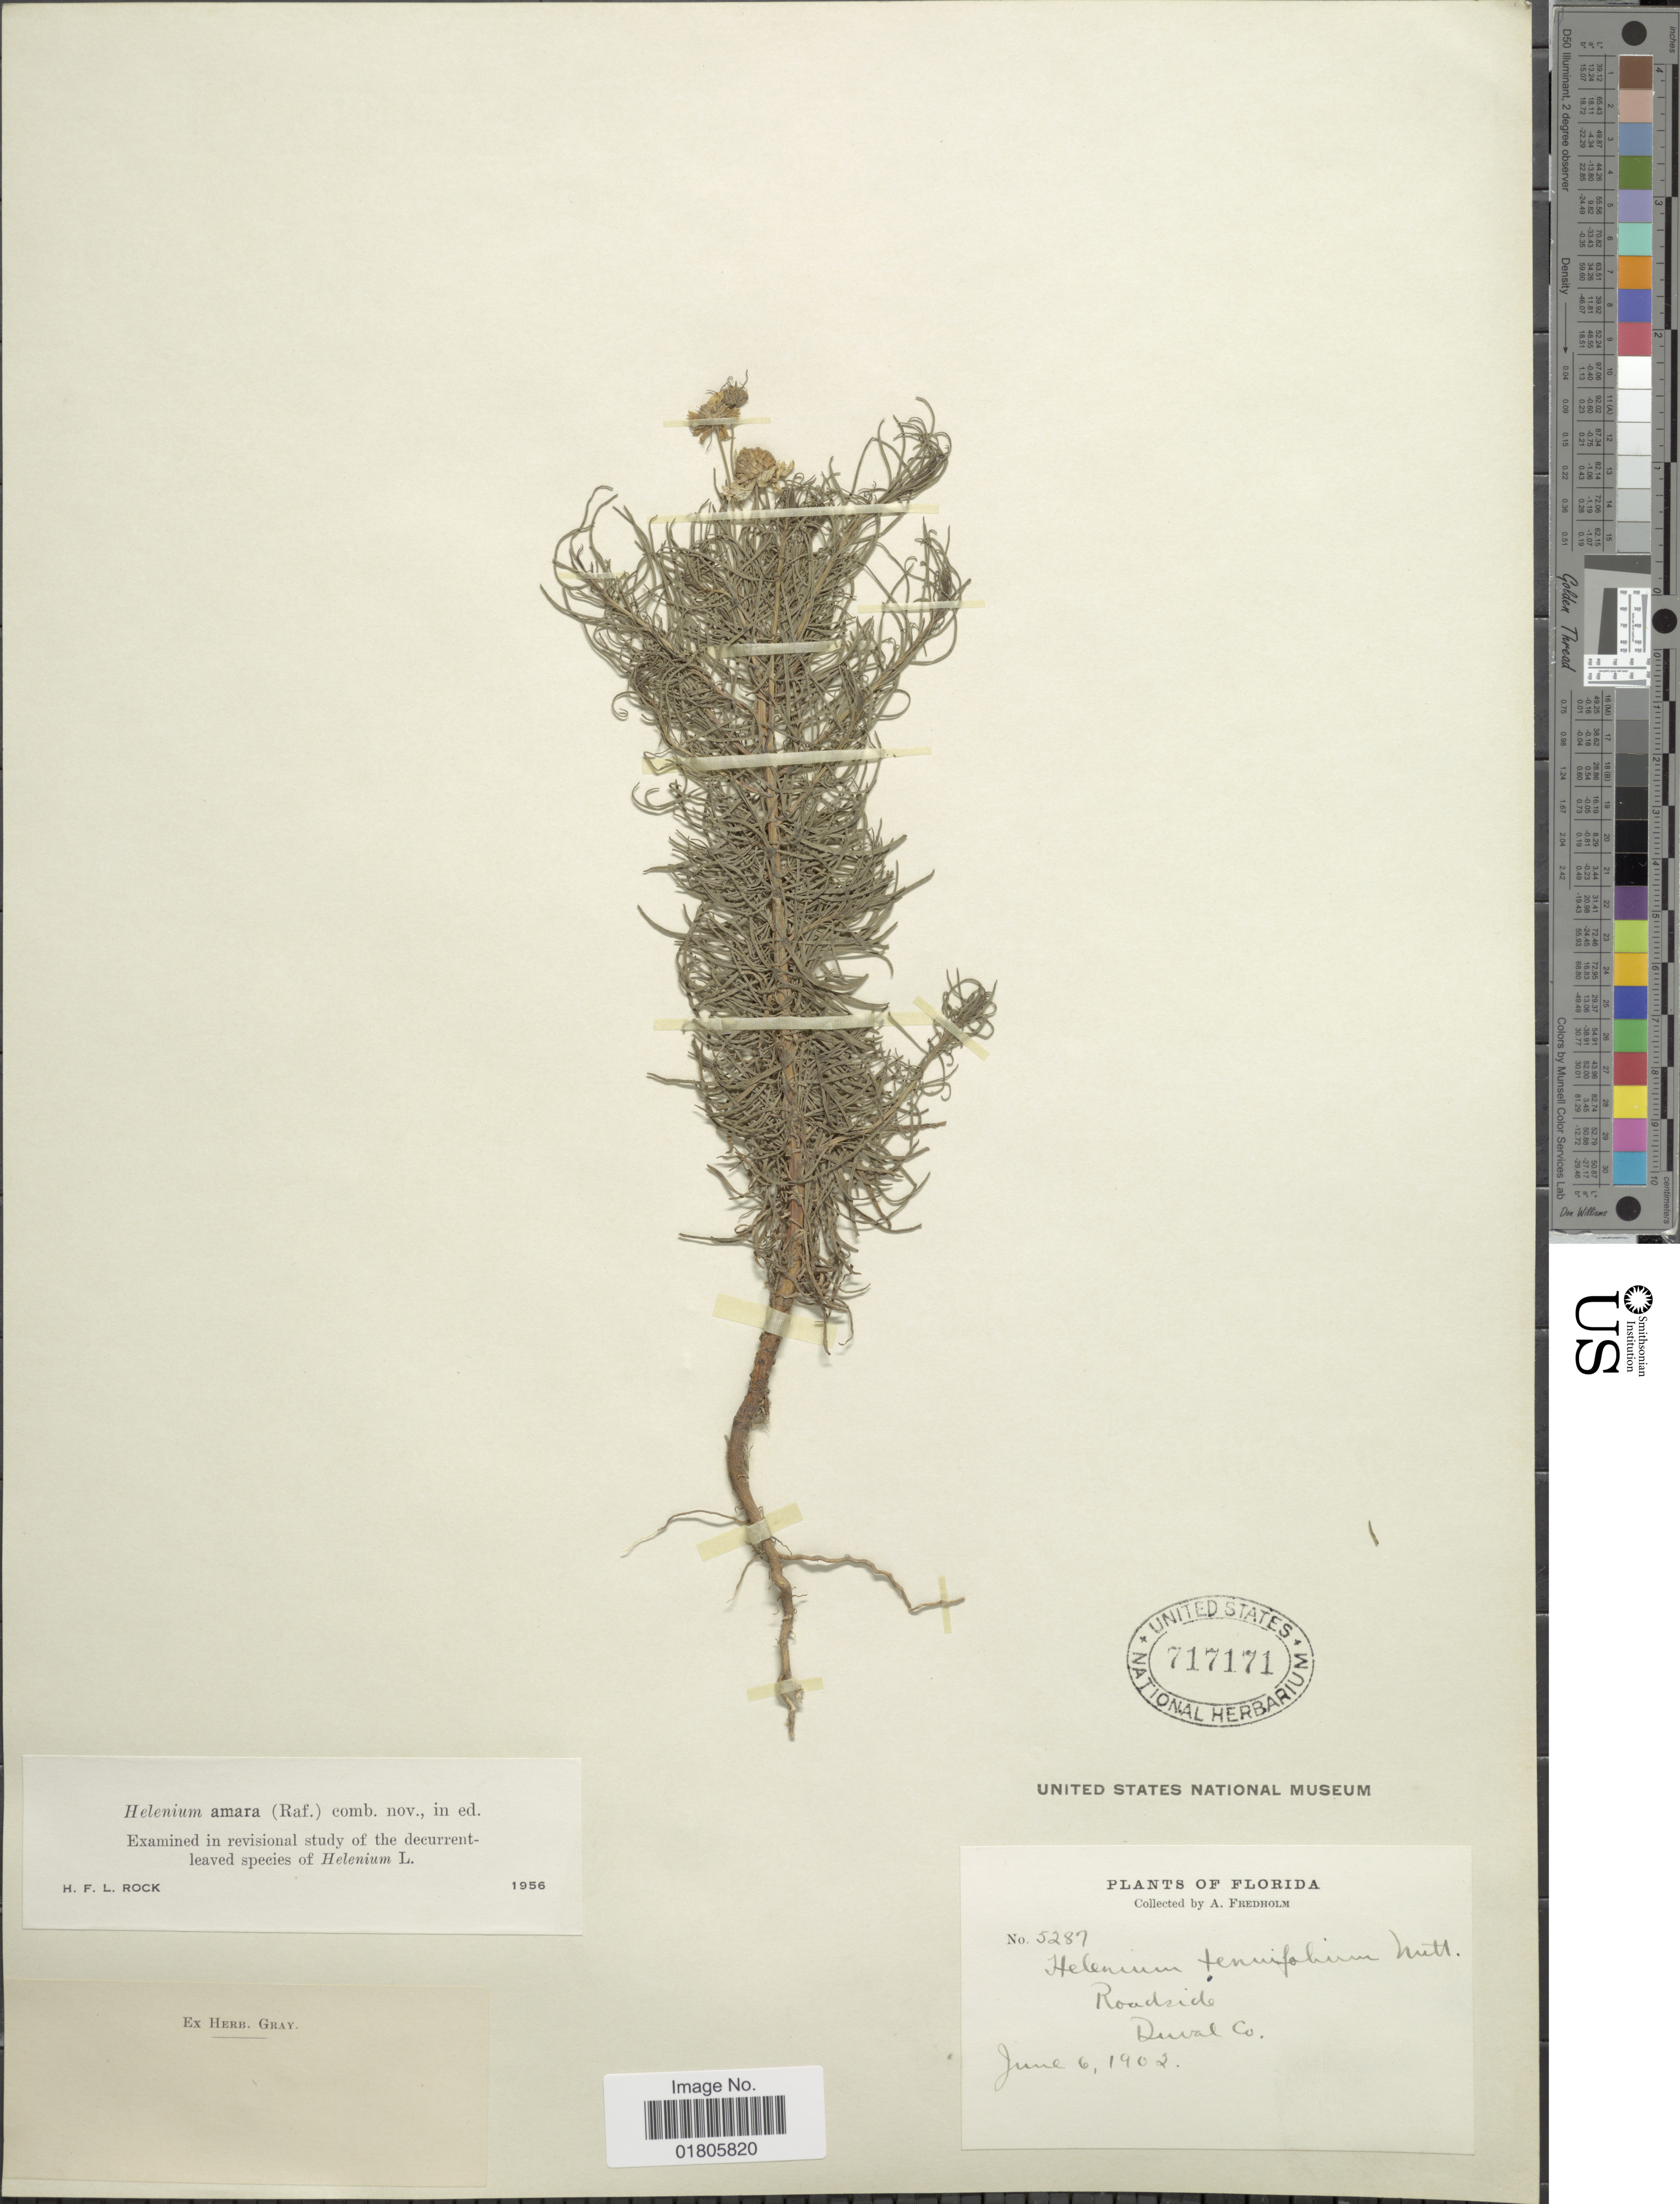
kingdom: Plantae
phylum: Tracheophyta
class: Magnoliopsida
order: Asterales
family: Asteraceae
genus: Helenium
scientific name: Helenium amarum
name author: (Raf.) H. Rock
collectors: A. Fredholm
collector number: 5287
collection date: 1902-06-06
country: United States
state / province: Florida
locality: Roadside, Duval Co.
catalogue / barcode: US 717171